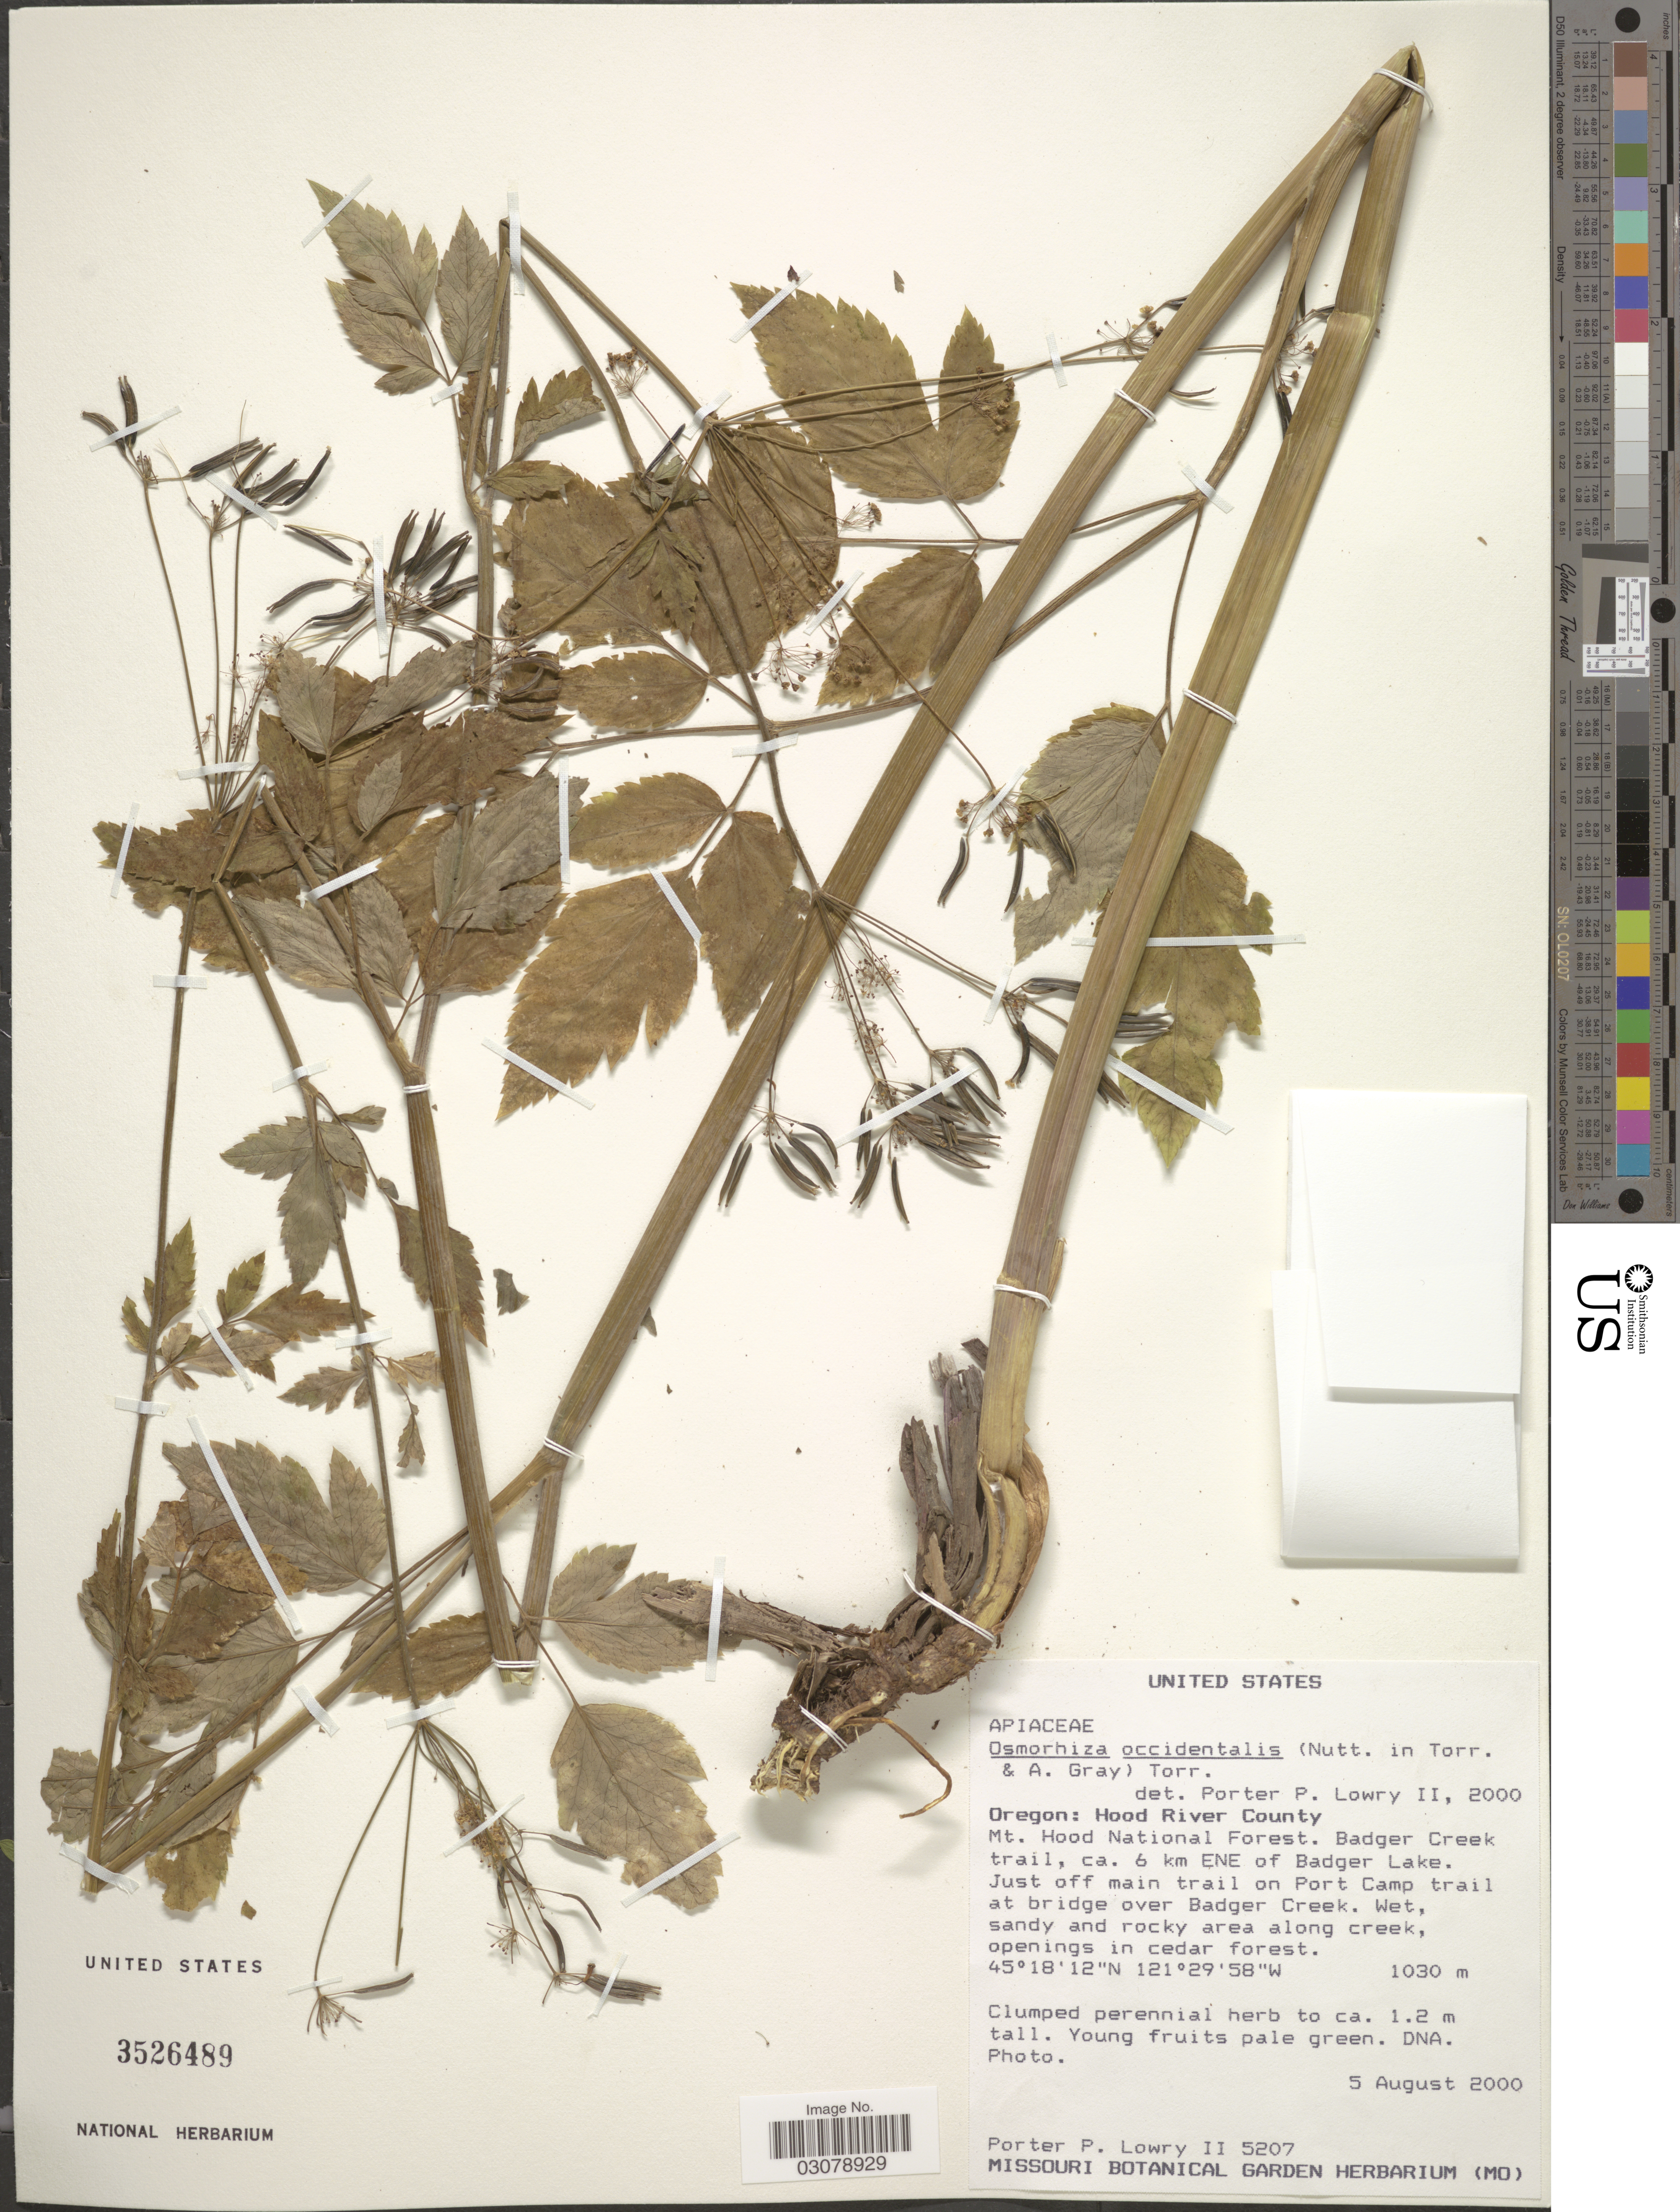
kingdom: Plantae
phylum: Tracheophyta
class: Magnoliopsida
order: Apiales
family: Apiaceae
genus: Osmorhiza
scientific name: Osmorhiza occidentalis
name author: (Nutt.) Torr.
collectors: P. P. Lowry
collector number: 5207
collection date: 2000-08-05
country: United States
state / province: Oregon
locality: Hood River County, Mt. Hood National Forest, Badger Creek trail, ca. 6 km ENE of Badger Lake, Just off main trail on Port Camp trail at bridge over Badger Creek.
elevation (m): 1030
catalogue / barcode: US 3526489